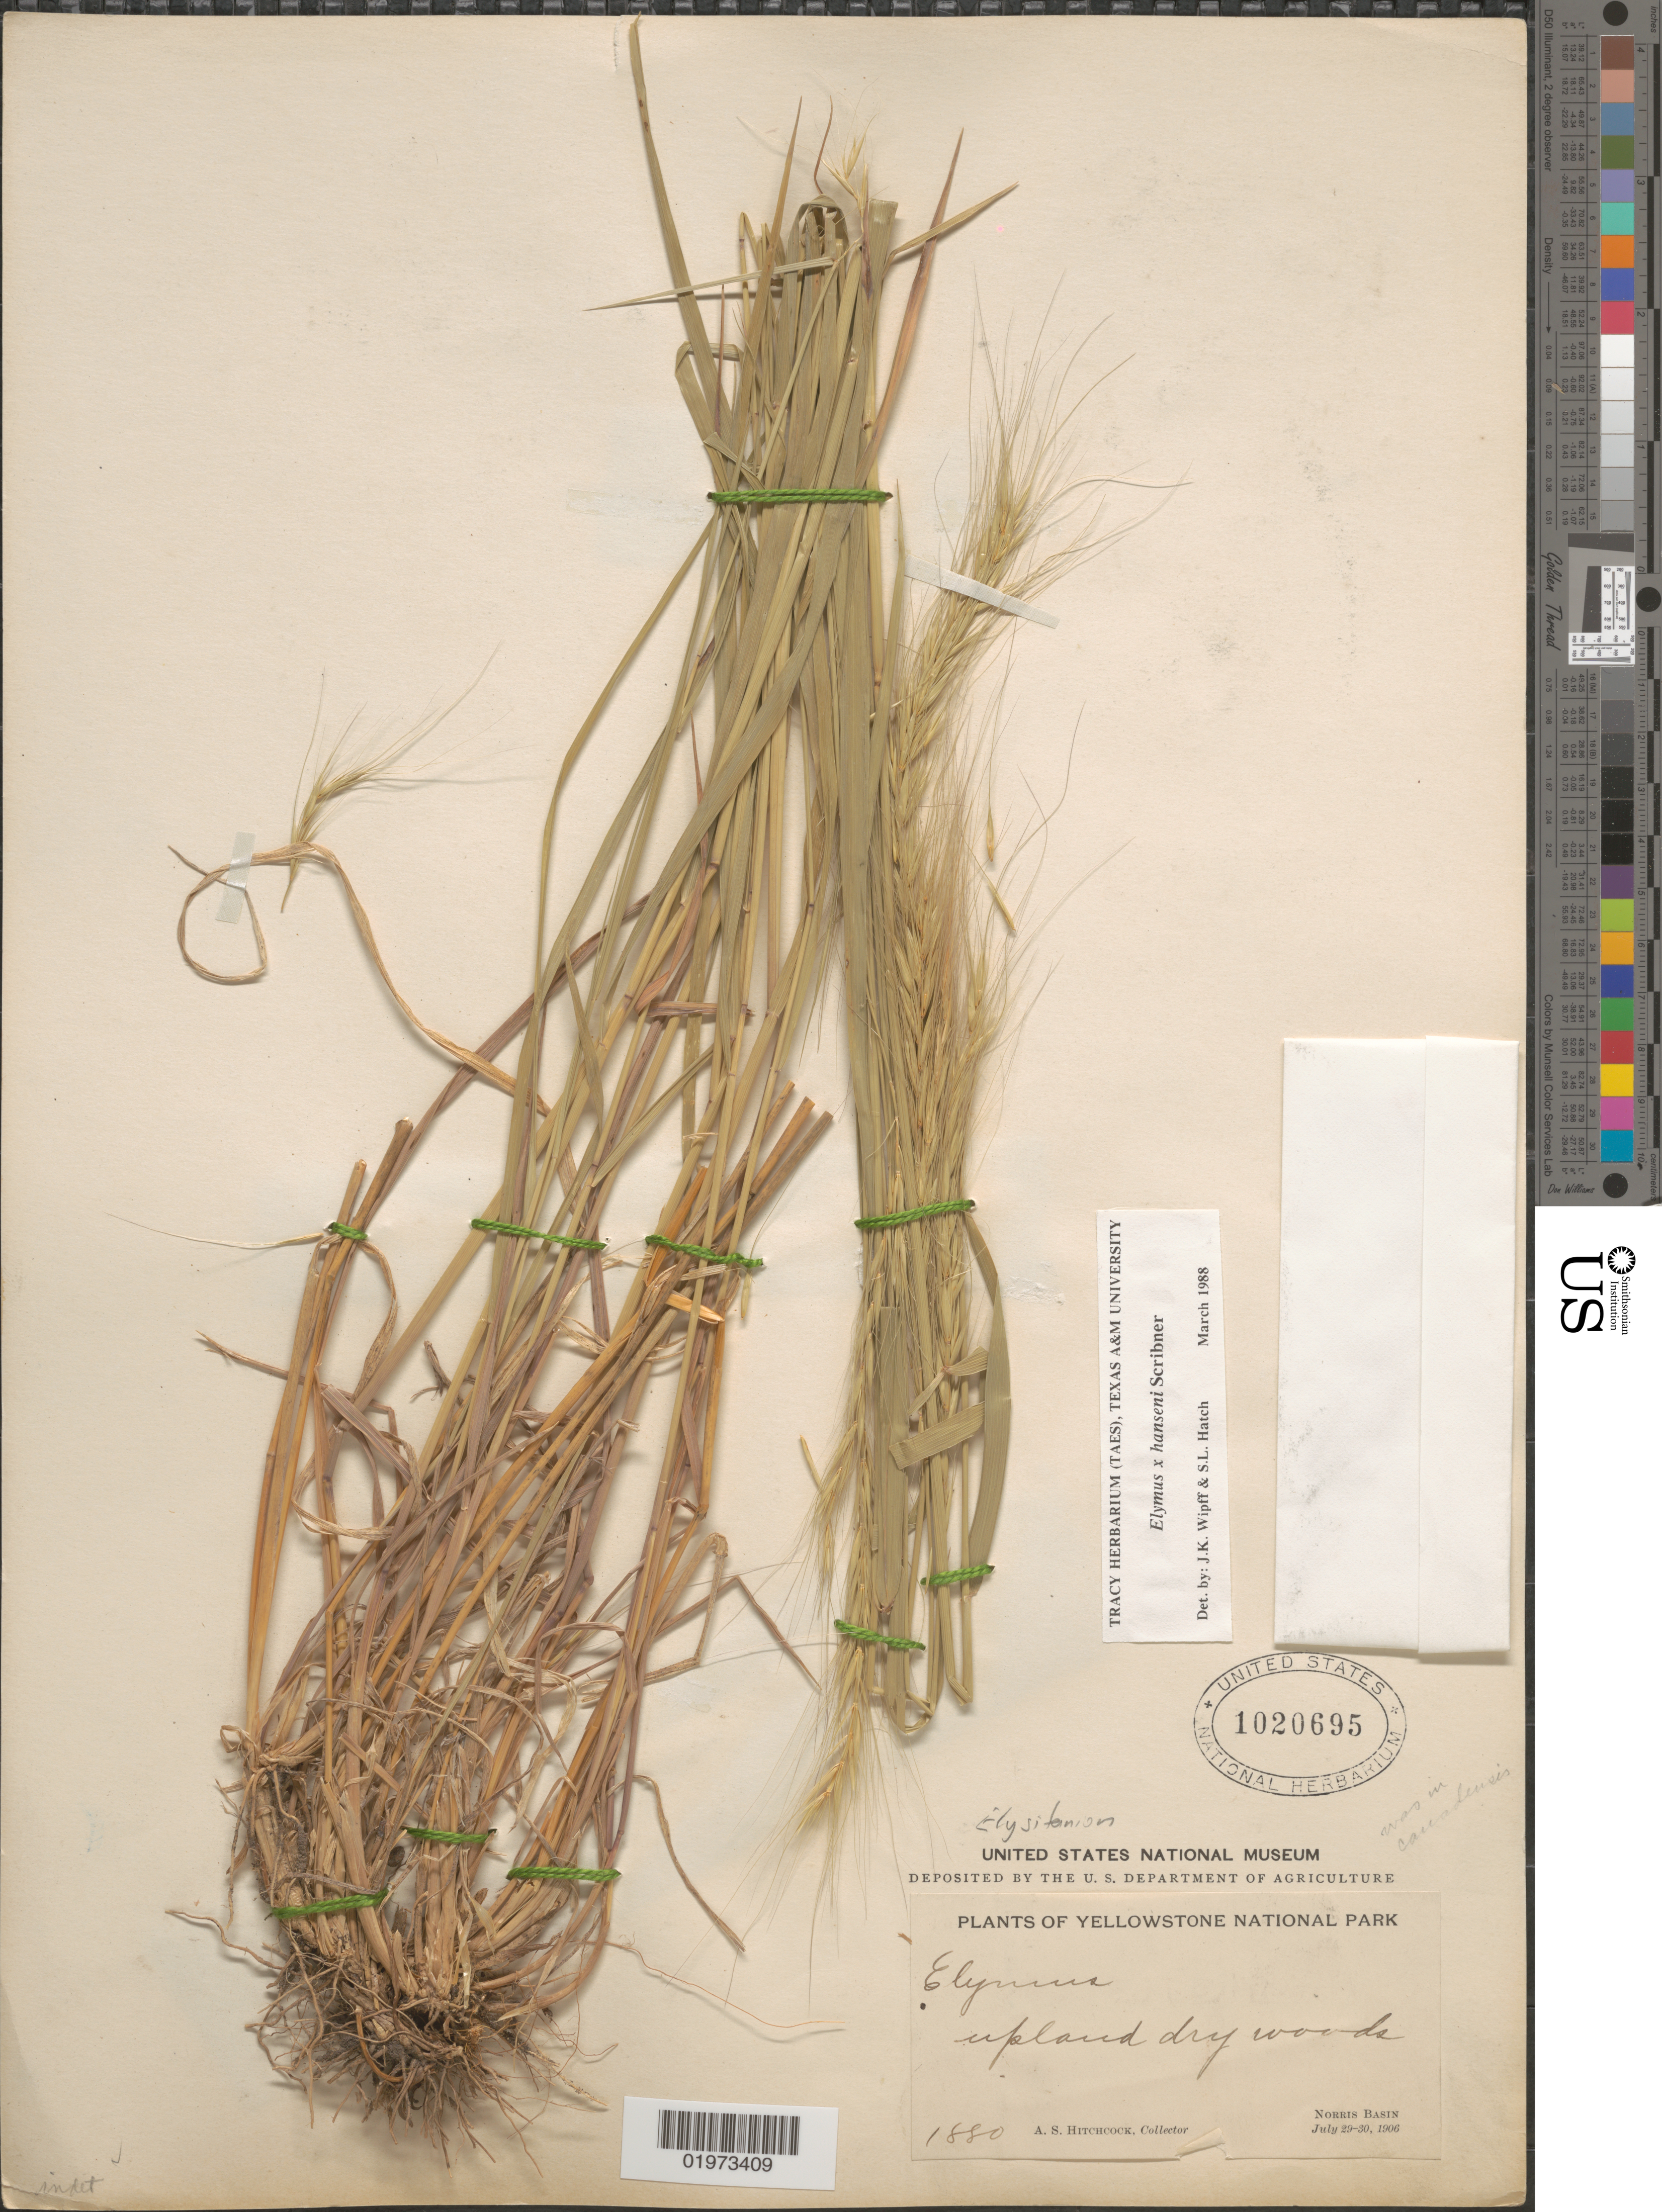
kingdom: Plantae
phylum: Tracheophyta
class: Liliopsida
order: Poales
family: Poaceae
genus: Elymus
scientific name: Elymus x hansenii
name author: Scribn.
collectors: A. S. Hitchcock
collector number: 1880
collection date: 1906-07-29/1906-07-30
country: United States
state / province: Wyoming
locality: Yellowstone National Park. Upland dry woods. Norris Basin.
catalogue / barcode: US 1020695